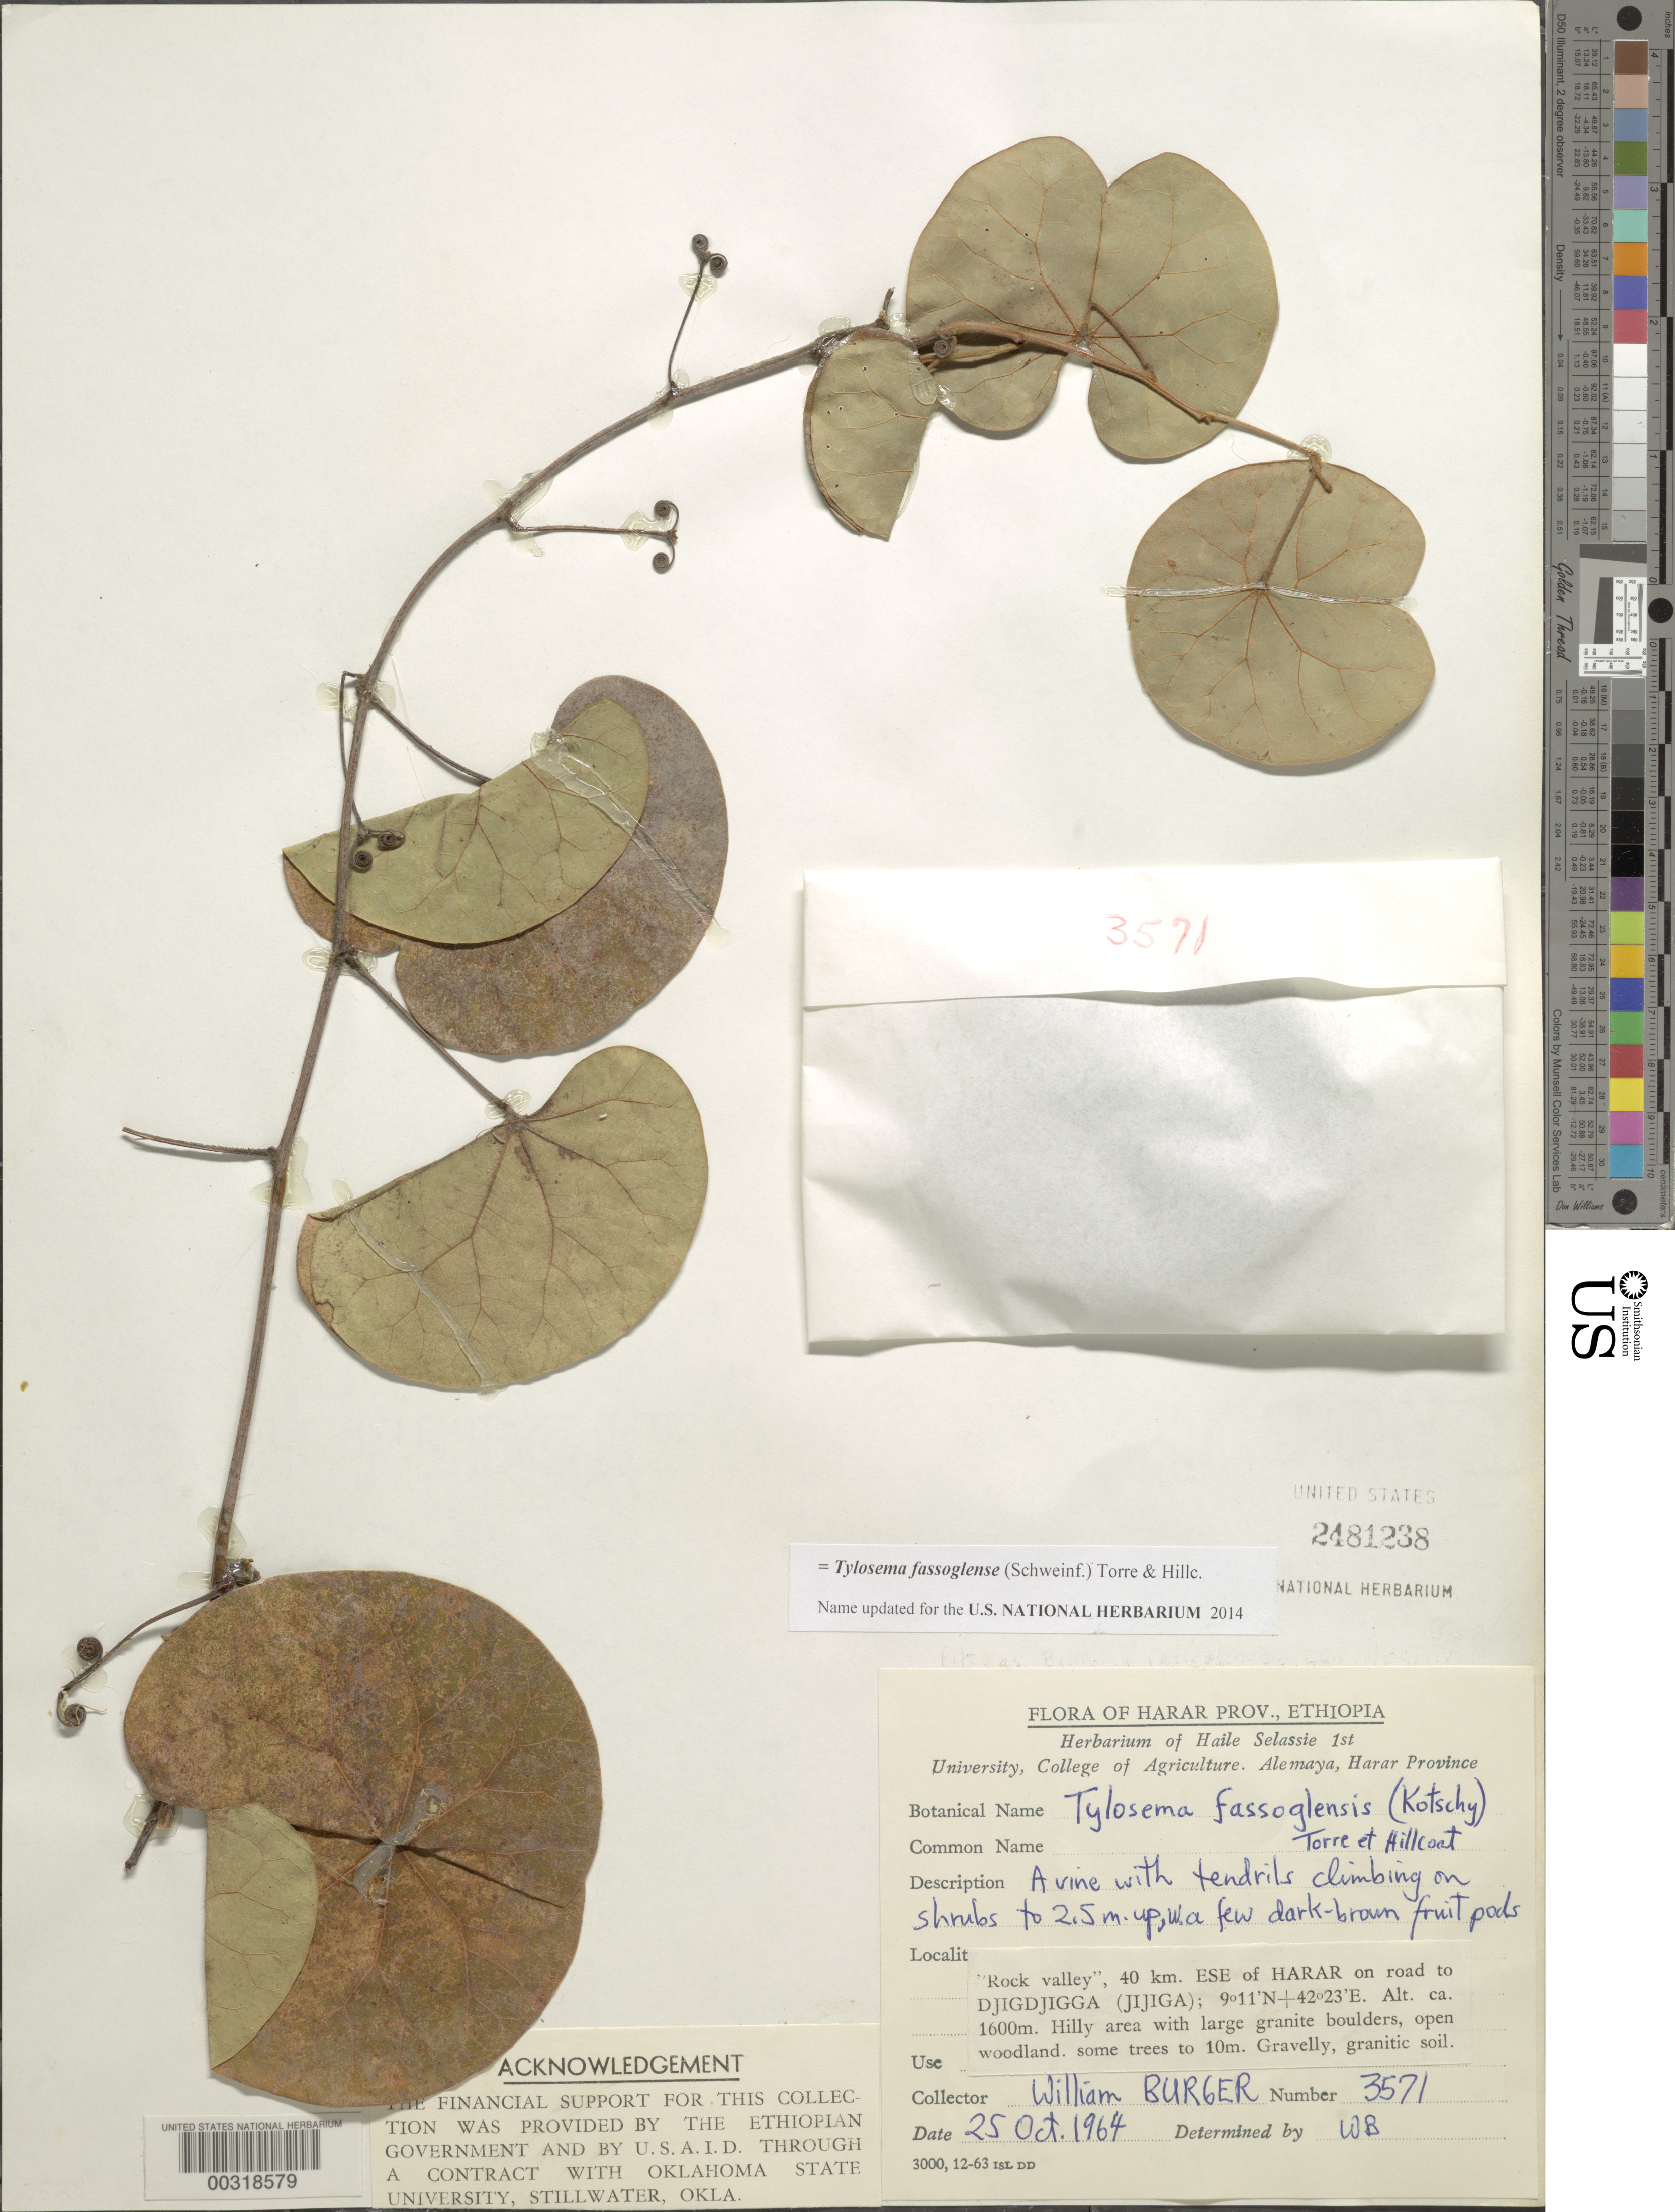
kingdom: Plantae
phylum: Tracheophyta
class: Magnoliopsida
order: Fabales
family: Fabaceae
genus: Tylosema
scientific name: Tylosema fassoglense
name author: (Kotschy ex Schweinf.) Torre & Hillc.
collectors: W. Burger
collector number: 3571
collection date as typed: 25 Oct 1964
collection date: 1964-10-25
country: Ethiopia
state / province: Harari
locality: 40 km ese of harar on road to djigdjigga (jijiga)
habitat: Hilly area w/large granite boulders, open woodland; gravelly, granitic soil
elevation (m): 1600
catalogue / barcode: US 2481238